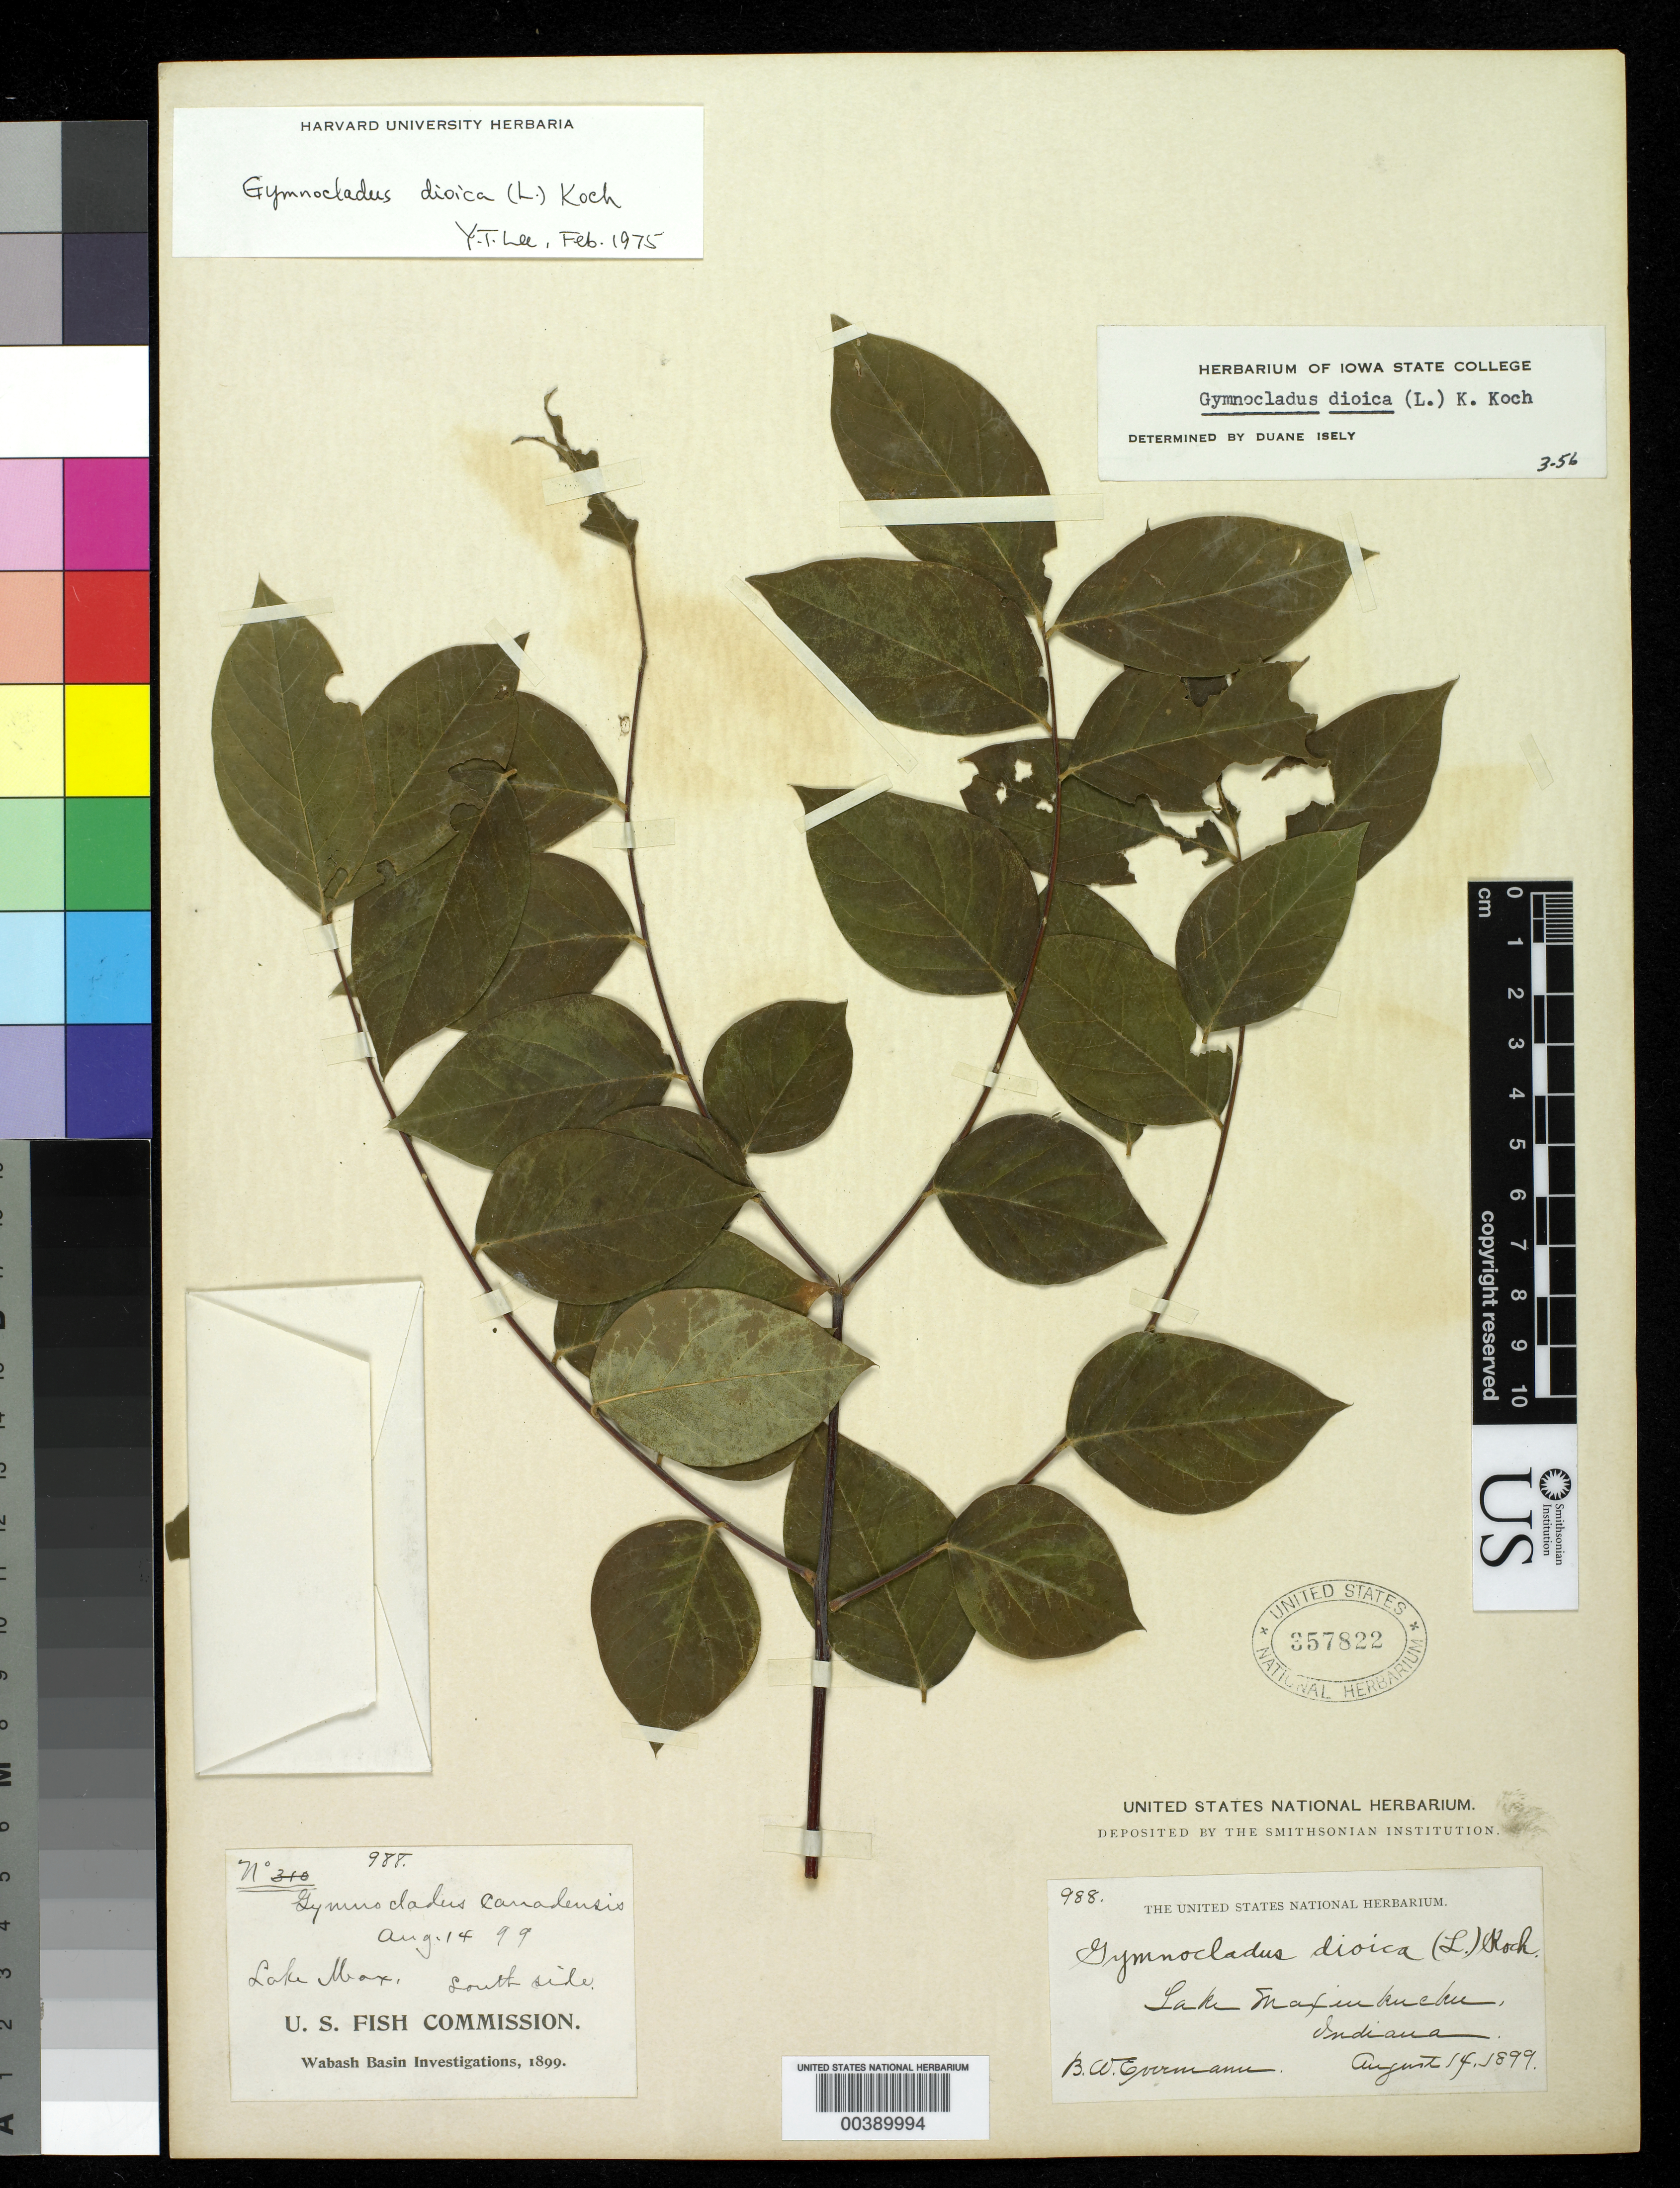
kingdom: Plantae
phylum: Tracheophyta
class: Magnoliopsida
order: Fabales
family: Fabaceae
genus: Gymnocladus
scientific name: Gymnocladus dioicus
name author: (L.) K. Koch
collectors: B. W. Evermann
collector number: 988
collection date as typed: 14 Aug 1899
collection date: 1899-08-14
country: United States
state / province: Indiana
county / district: Marshall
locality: Lake Maxinkuckee, S side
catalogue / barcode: US 357822